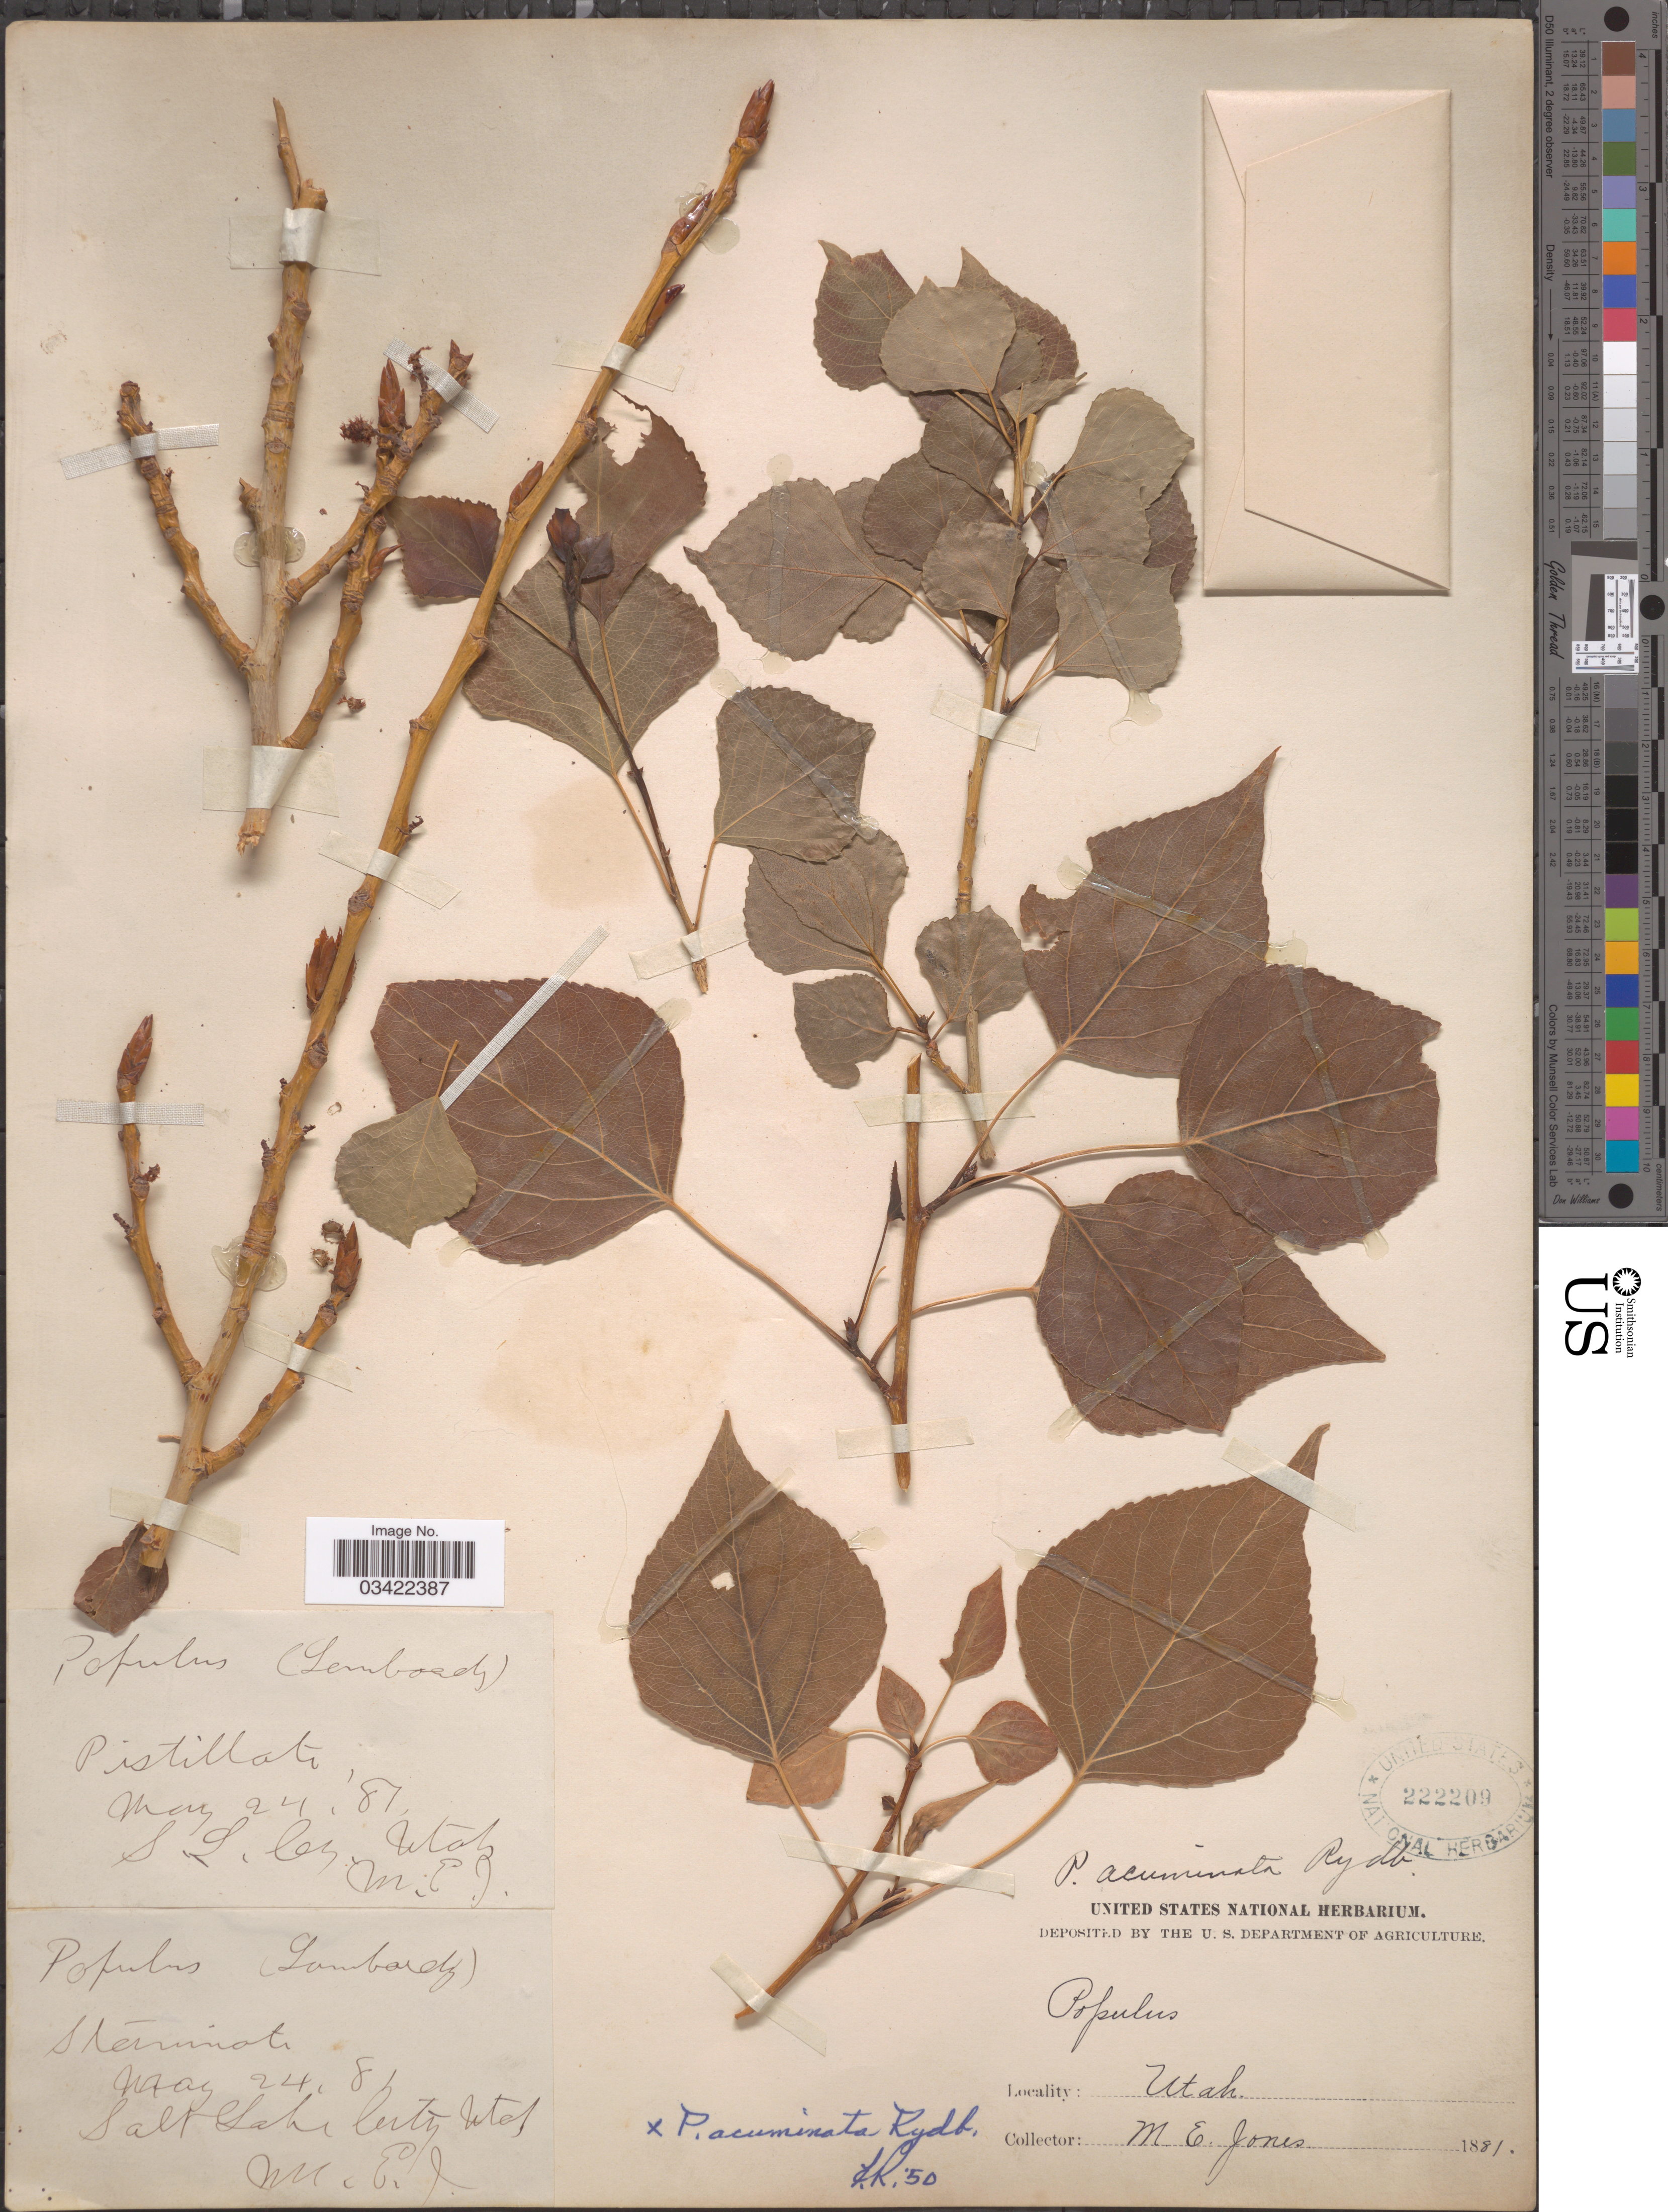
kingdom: Plantae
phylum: Tracheophyta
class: Magnoliopsida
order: Malpighiales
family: Salicaceae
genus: Populus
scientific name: Populus nigra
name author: L.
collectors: M. E. Jones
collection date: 1881-05-24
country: United States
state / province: Utah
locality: Salt Lake City.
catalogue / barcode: US 222209